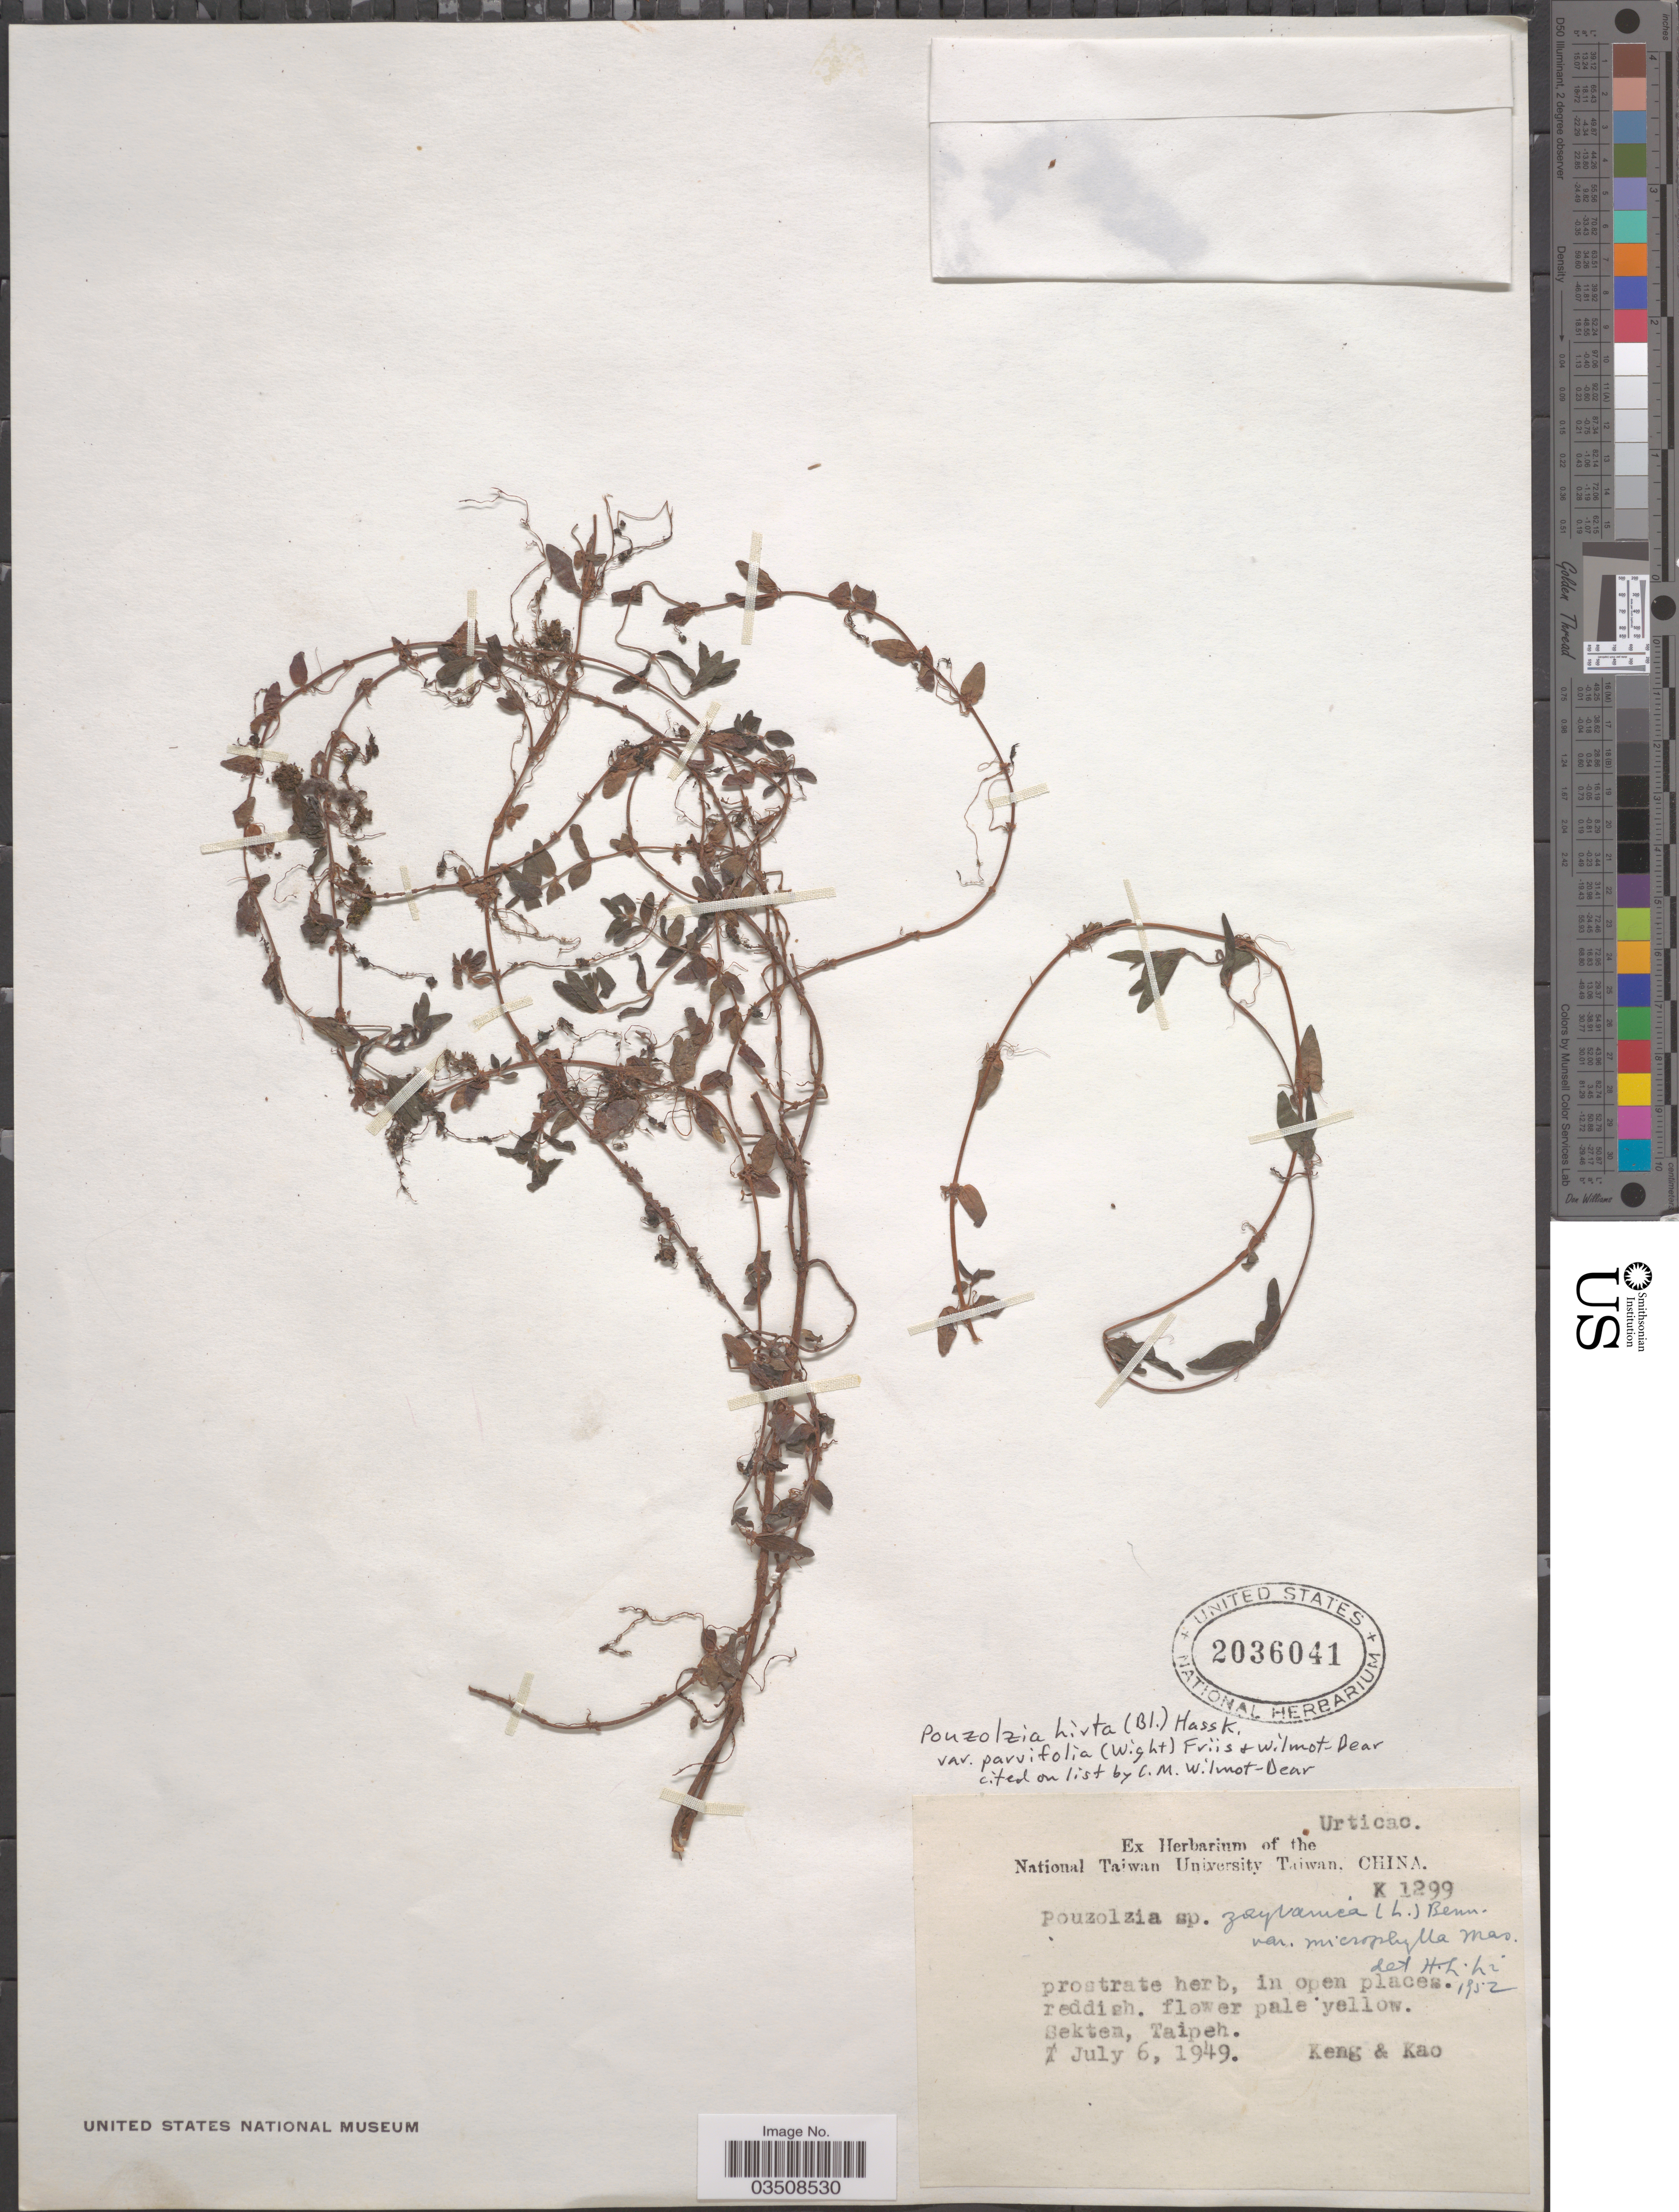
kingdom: Plantae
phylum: Tracheophyta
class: Magnoliopsida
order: Rosales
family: Urticaceae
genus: Gonostegia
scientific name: Gonostegia parvifolia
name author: (Wright) Miq.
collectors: -- Keng & -. Kao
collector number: K 1299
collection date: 1949-07-06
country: Taiwan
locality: Sekten, Taipeh.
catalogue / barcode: US 2036041